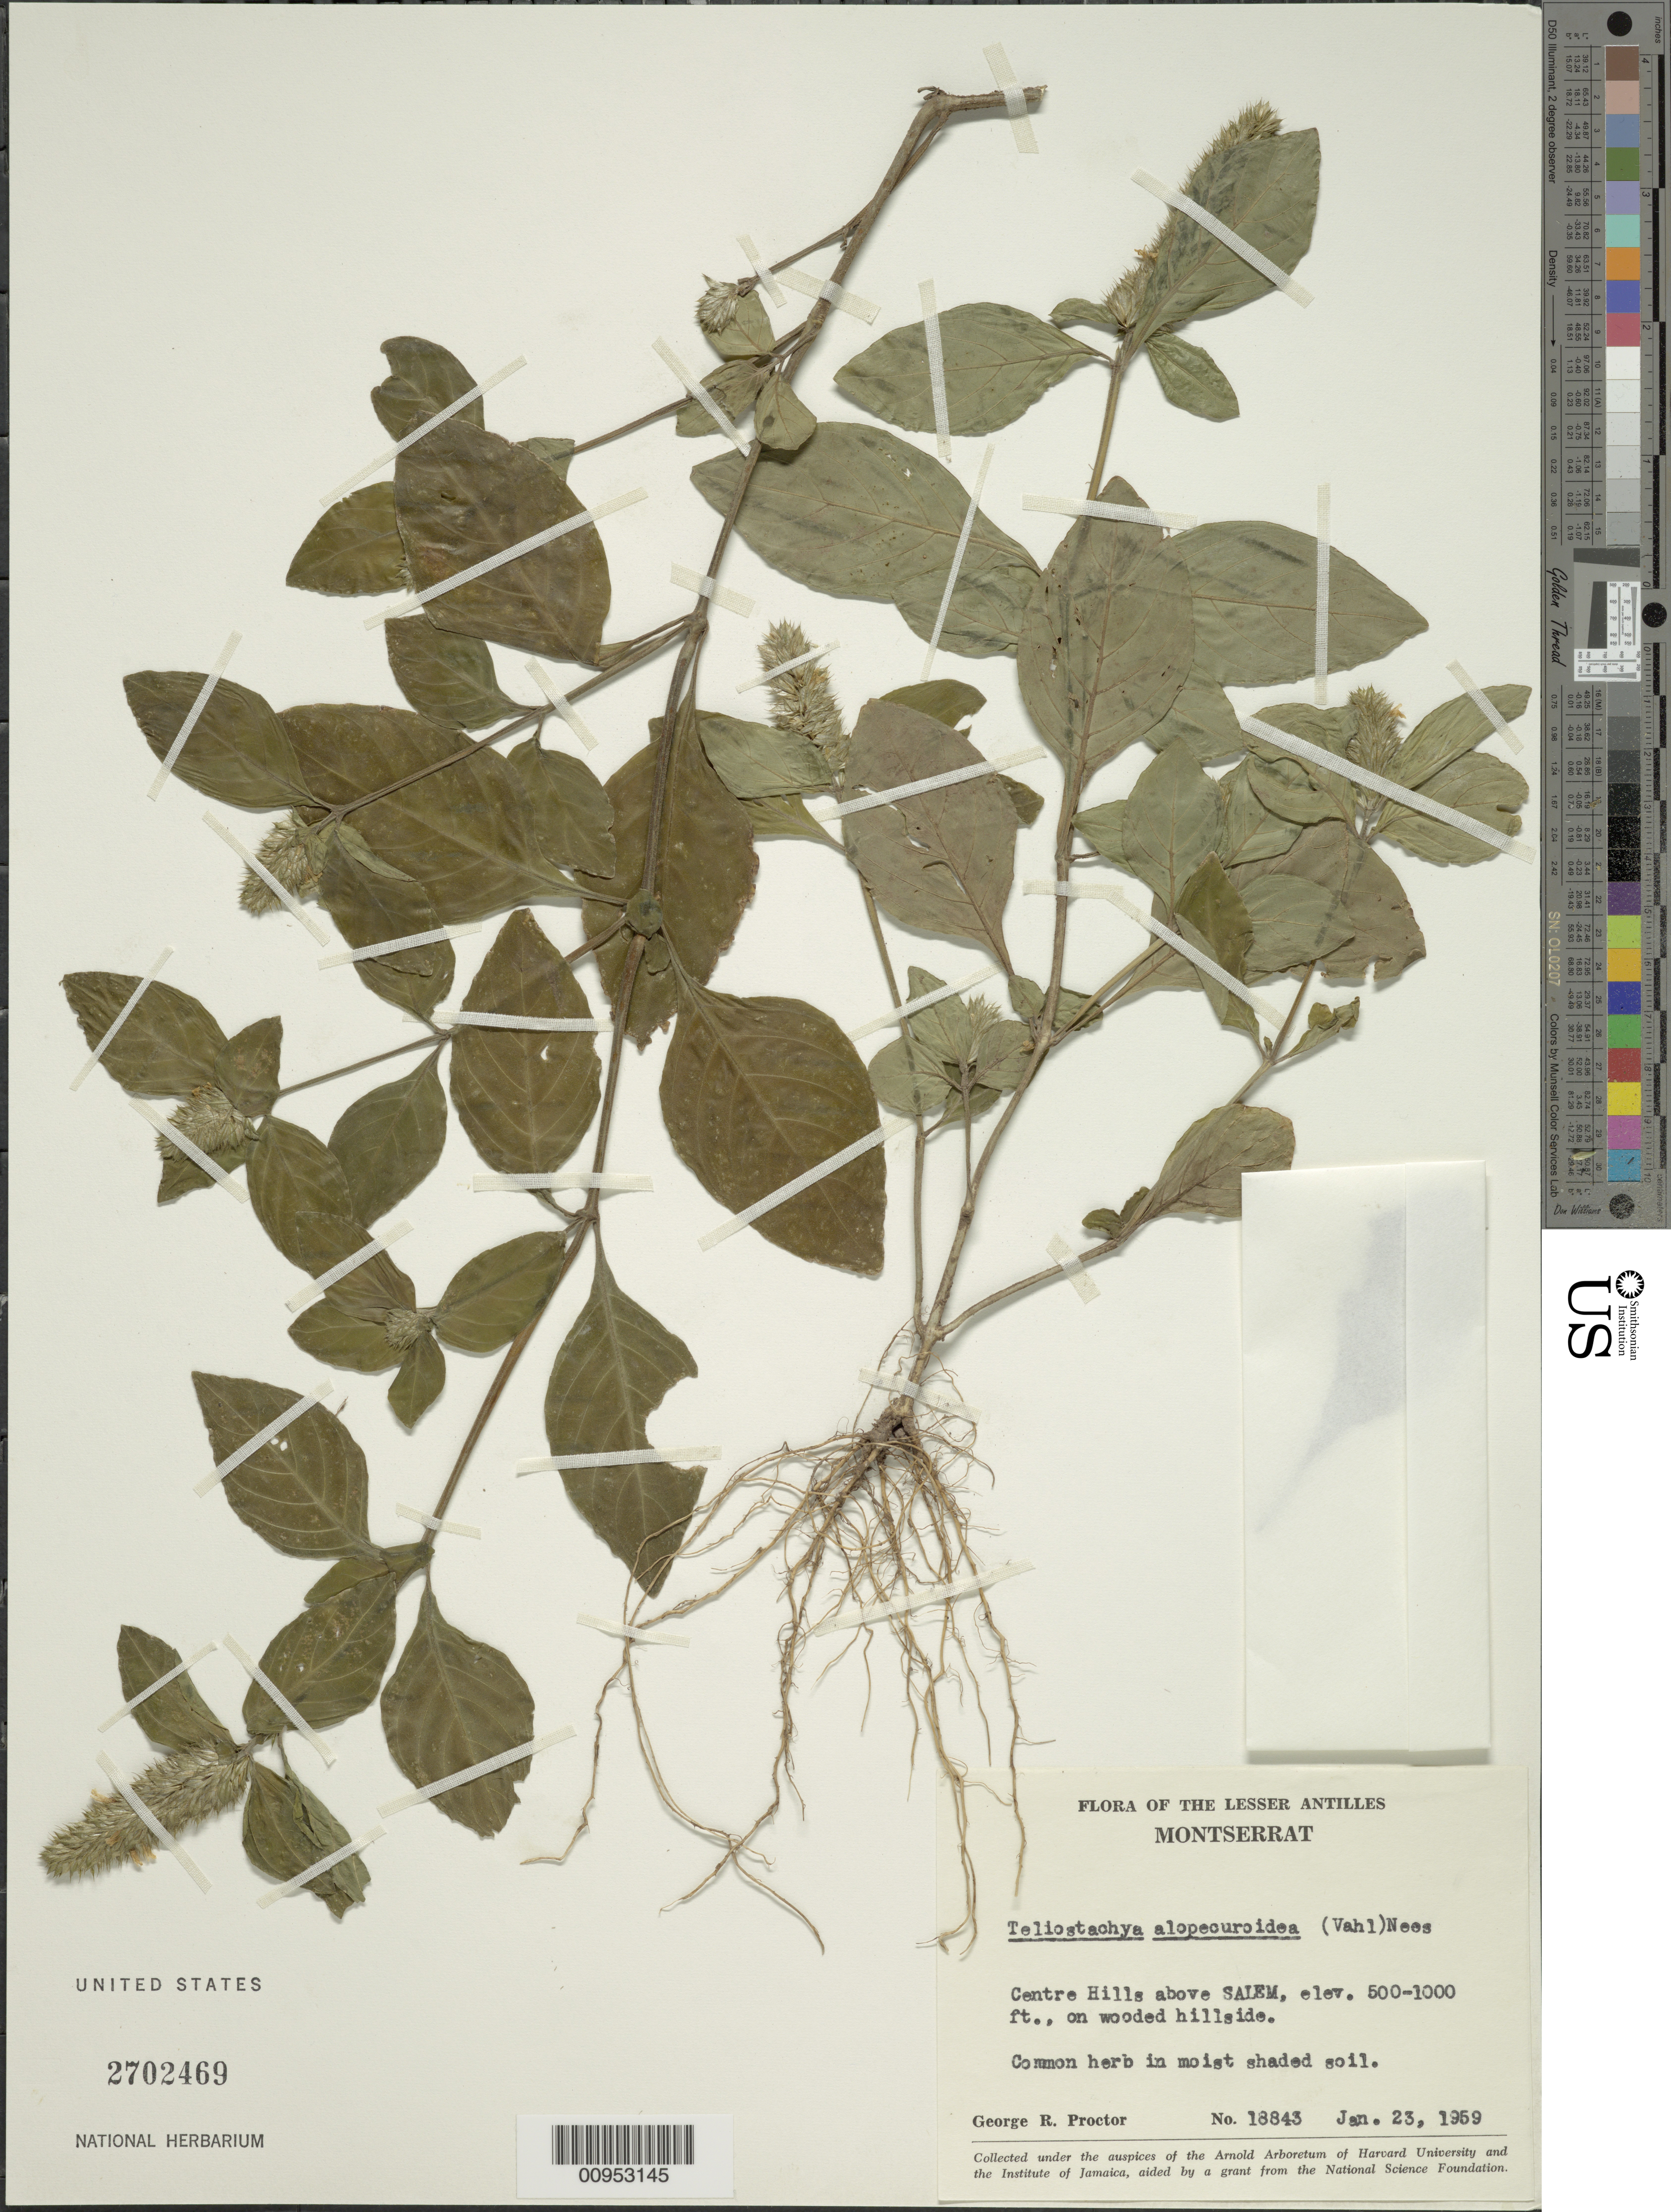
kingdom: Plantae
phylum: Tracheophyta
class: Magnoliopsida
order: Lamiales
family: Acanthaceae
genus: Teliostachya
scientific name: Teliostachya alopecuroidea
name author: (Vahl) Nees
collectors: G. R. Proctor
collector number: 18843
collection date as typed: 23 Jan 1959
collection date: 1959-01-23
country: Montserrat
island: Montserrat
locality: Centre Hills above Salem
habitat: On wooded hillside; moist shaded soil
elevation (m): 152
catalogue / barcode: US 2702469